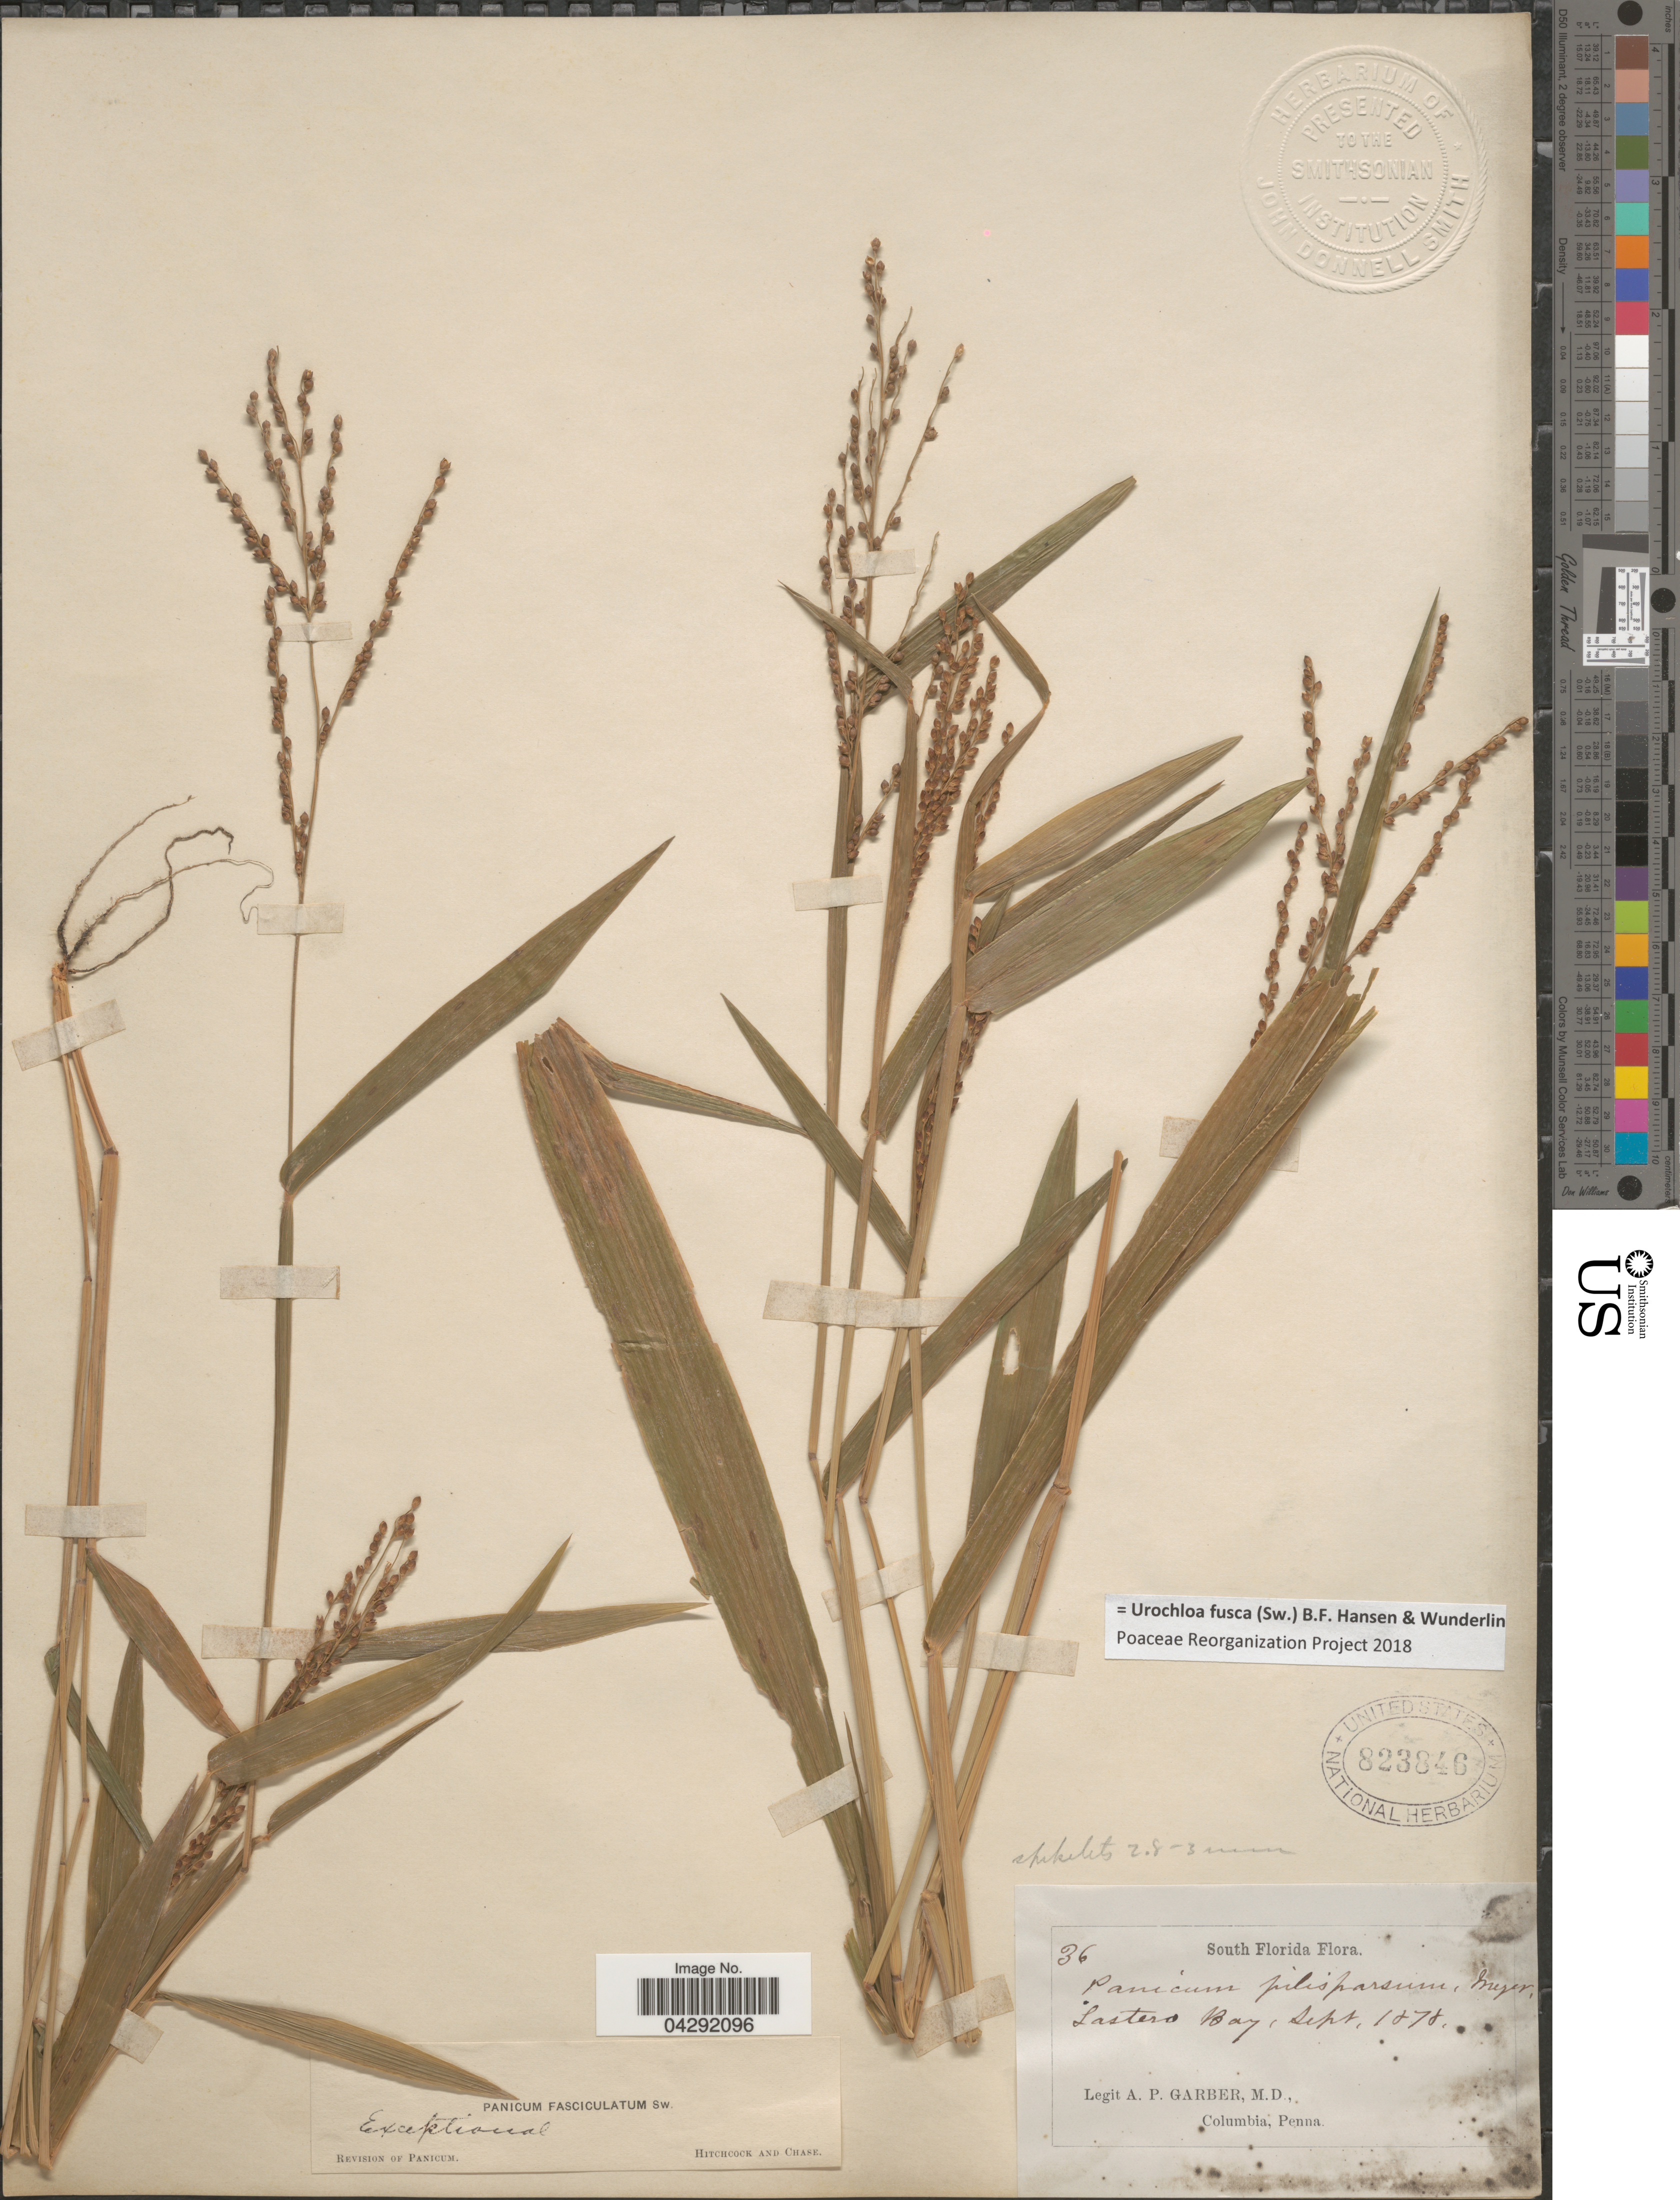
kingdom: Plantae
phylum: Tracheophyta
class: Liliopsida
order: Poales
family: Poaceae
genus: Urochloa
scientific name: Urochloa fusca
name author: (Sw.) B.F. Hansen & Wunderlin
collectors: A. P. Garber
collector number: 36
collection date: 1878-09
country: United States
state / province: Florida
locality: South Florida. Lastero Bay.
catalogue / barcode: US 823846